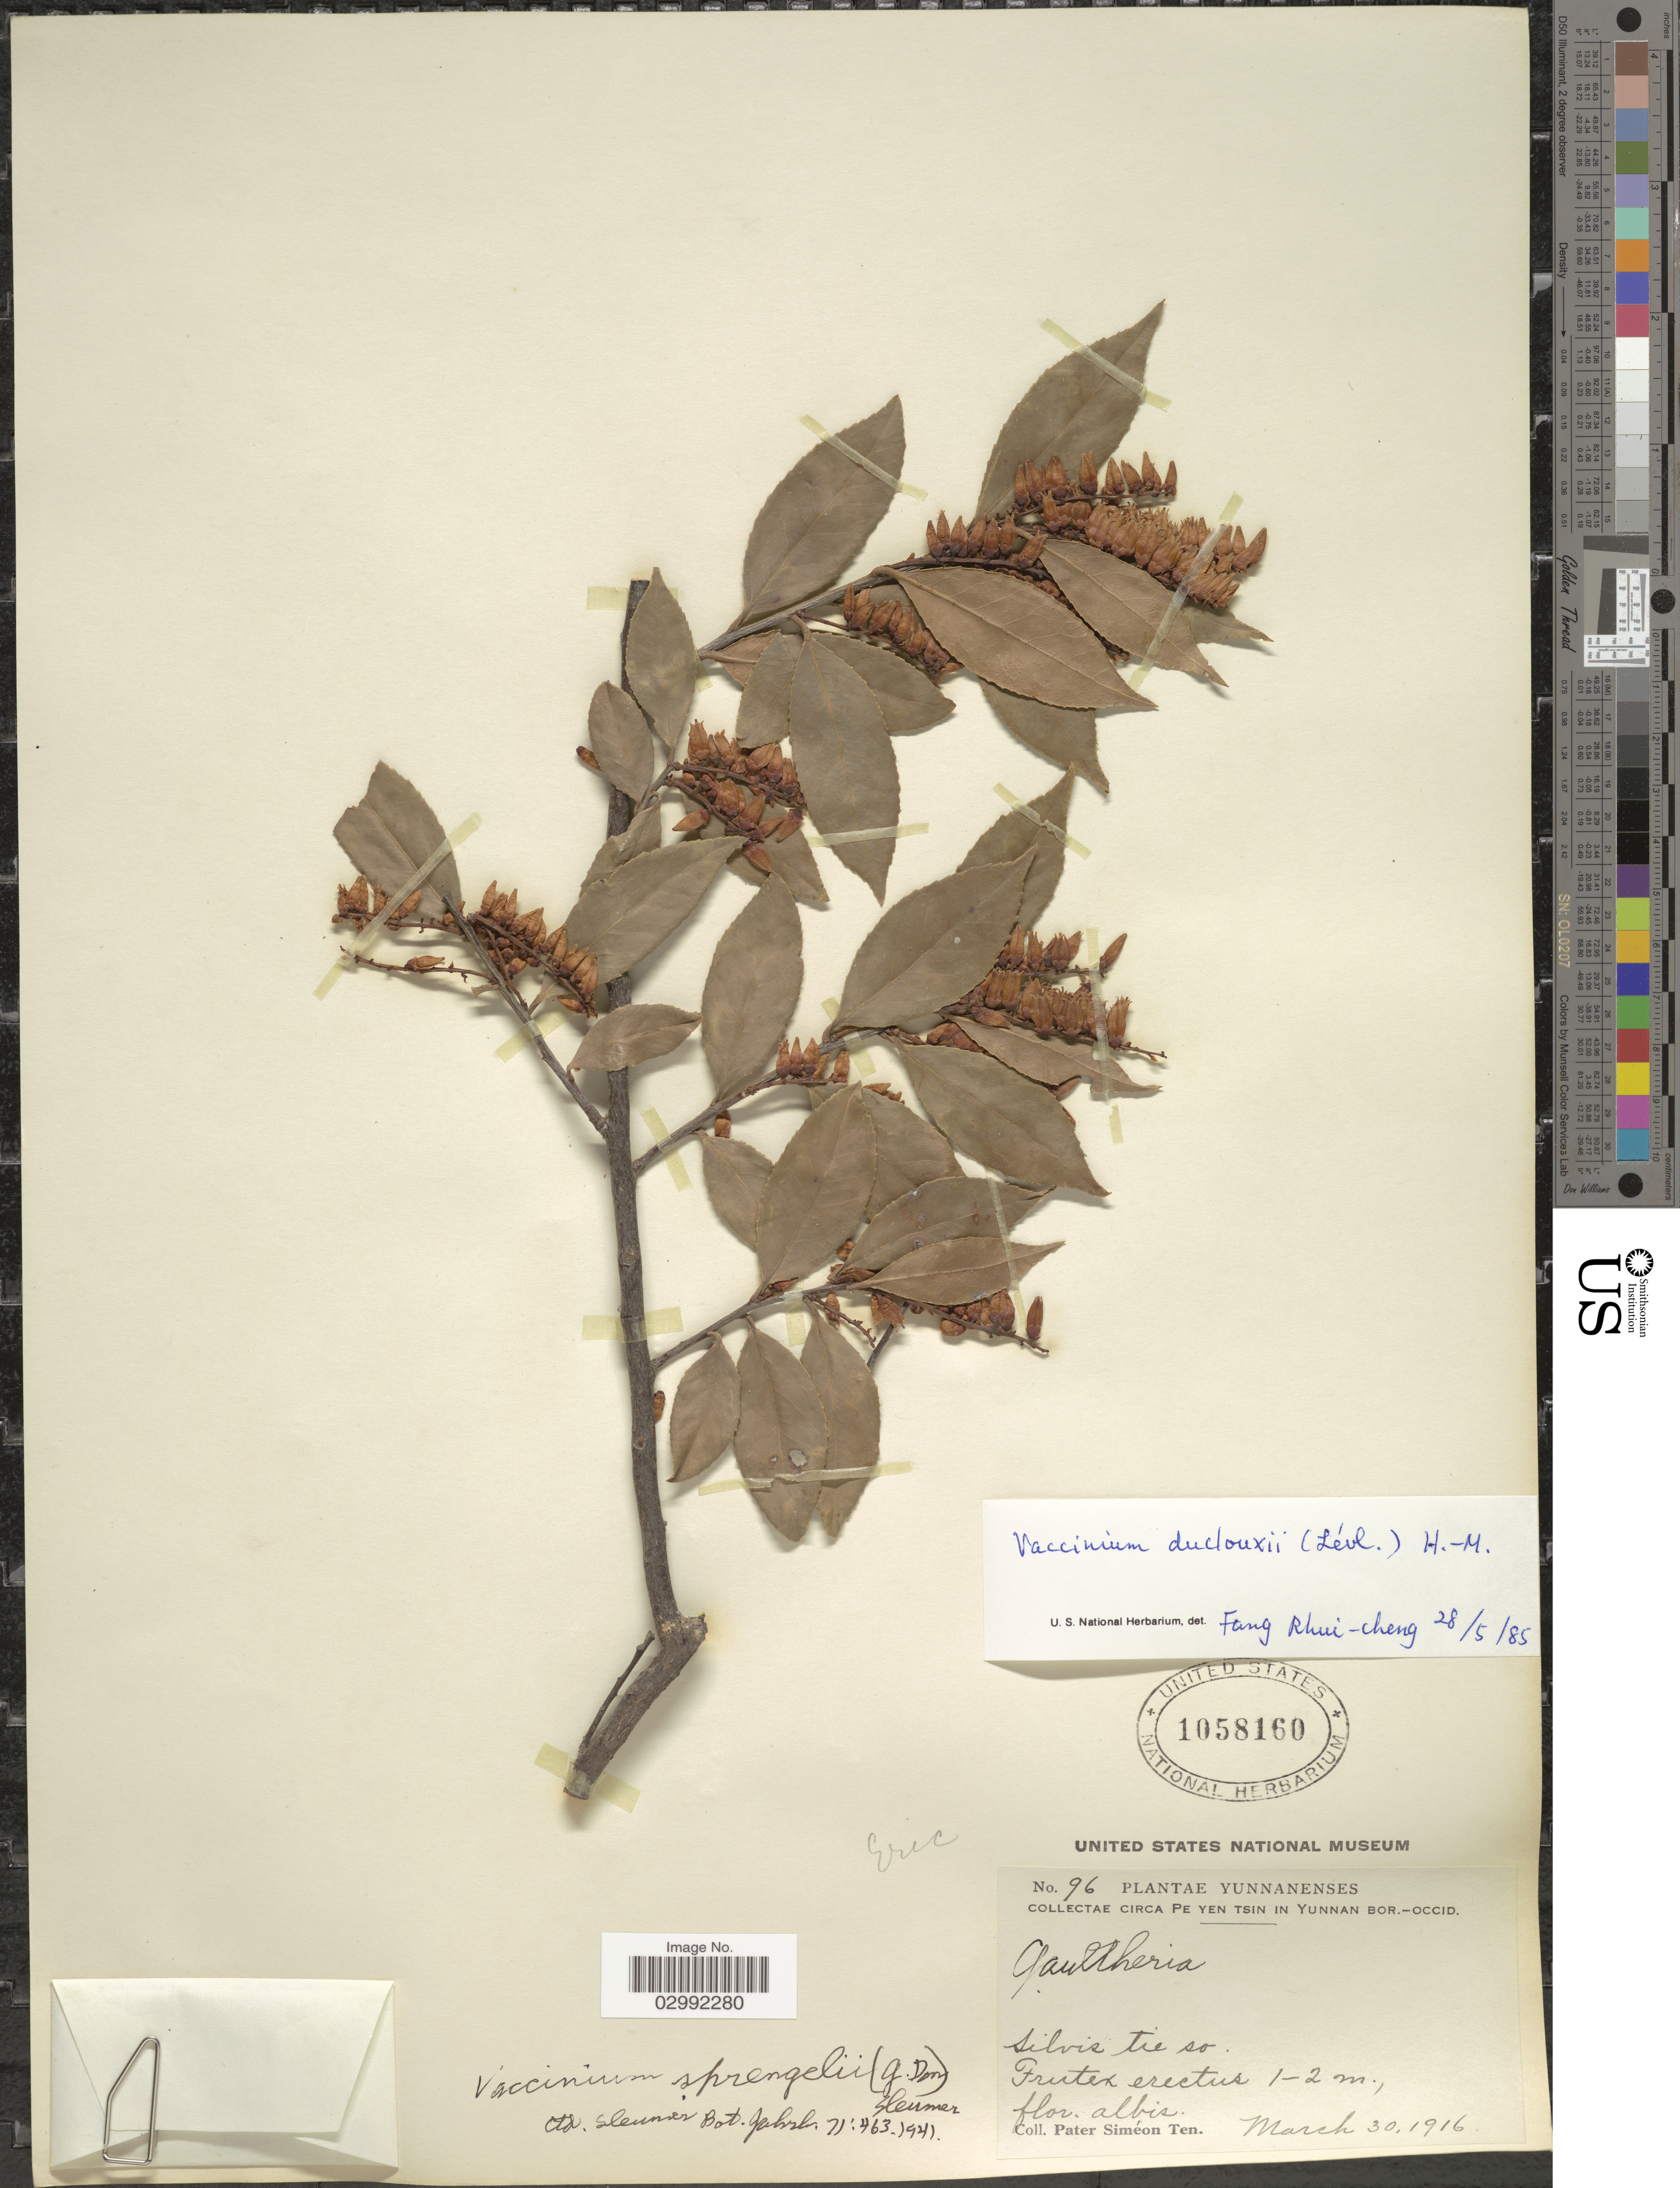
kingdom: Plantae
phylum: Tracheophyta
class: Magnoliopsida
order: Ericales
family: Ericaceae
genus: Vaccinium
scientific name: Vaccinium sprengelii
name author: (G. Don) Sleumer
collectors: P. S. Ten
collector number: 96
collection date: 1916-03-30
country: China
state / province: Yunnan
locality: Yunnanenses. Circa Pe Yen Tsin in Yunnan Bor.-Occid.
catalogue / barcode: US 1058160